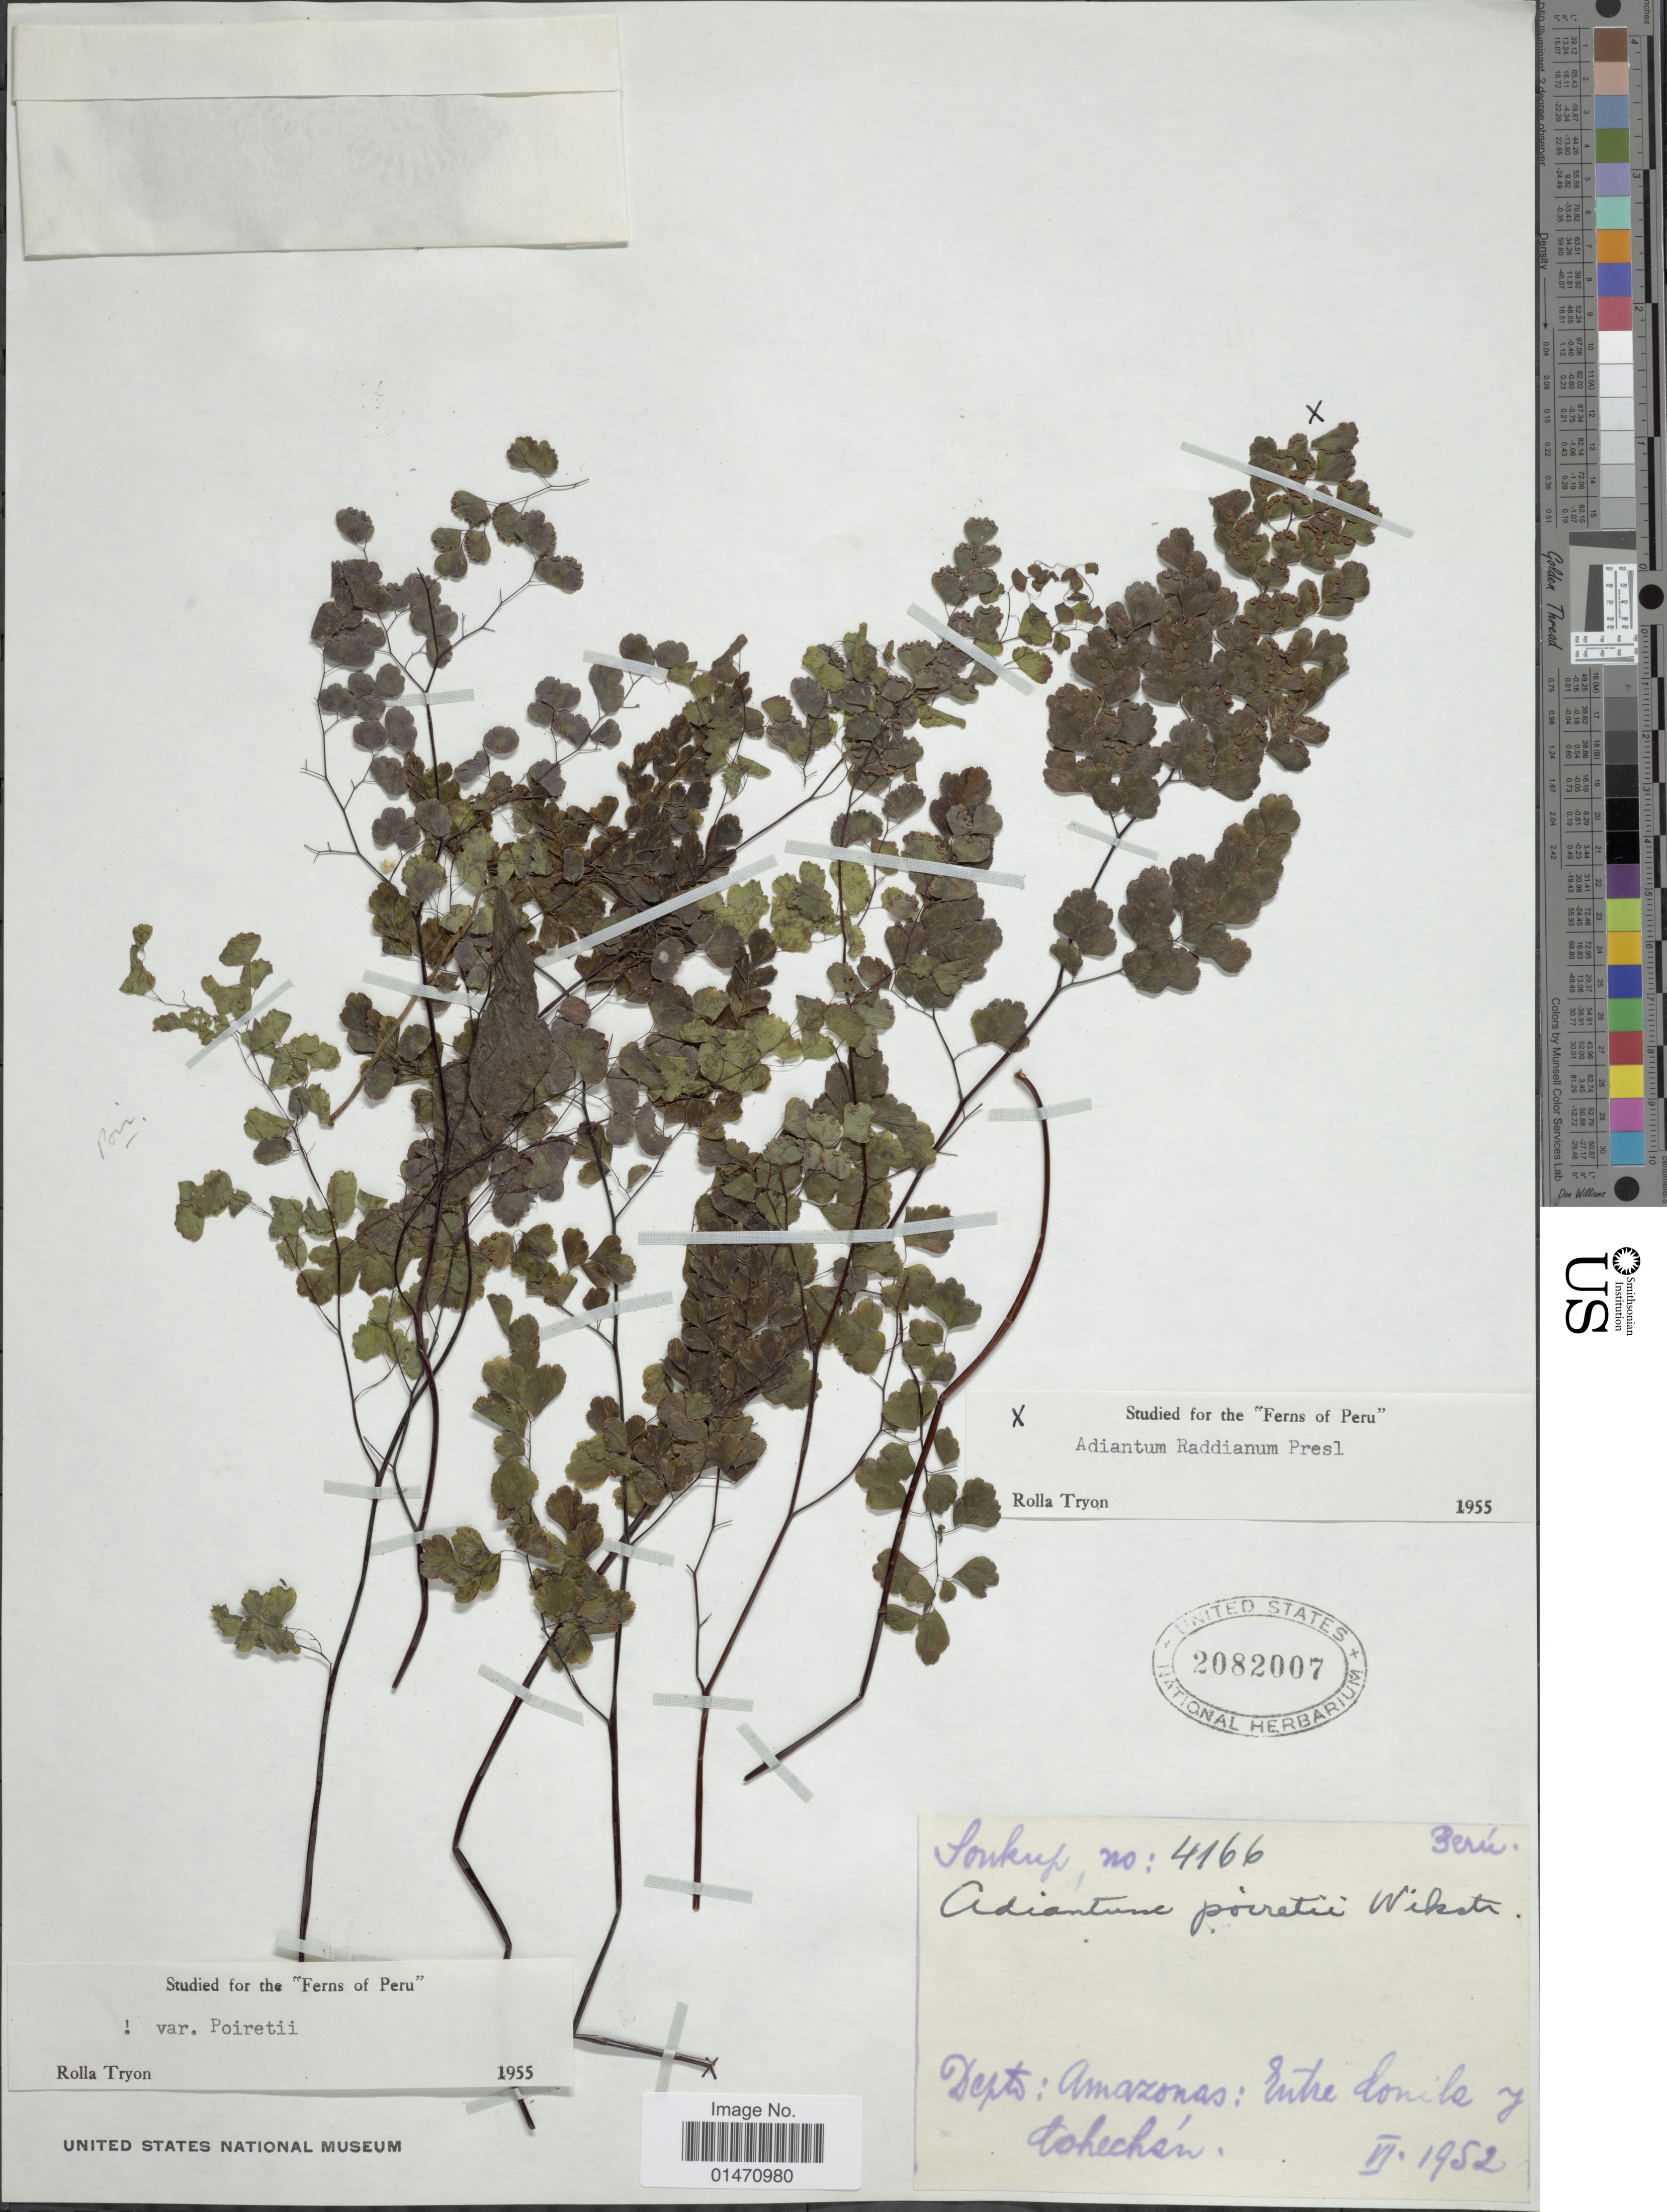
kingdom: Plantae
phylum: Tracheophyta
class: Polypodiopsida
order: Polypodiales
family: Pteridaceae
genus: Adiantum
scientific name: Adiantum poiretii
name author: Wikstr.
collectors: Soukop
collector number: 4166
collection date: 1952-06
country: Peru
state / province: Amazonas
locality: Entre Conila y Cohechán, Depto. Amazonas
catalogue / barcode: US 2082007